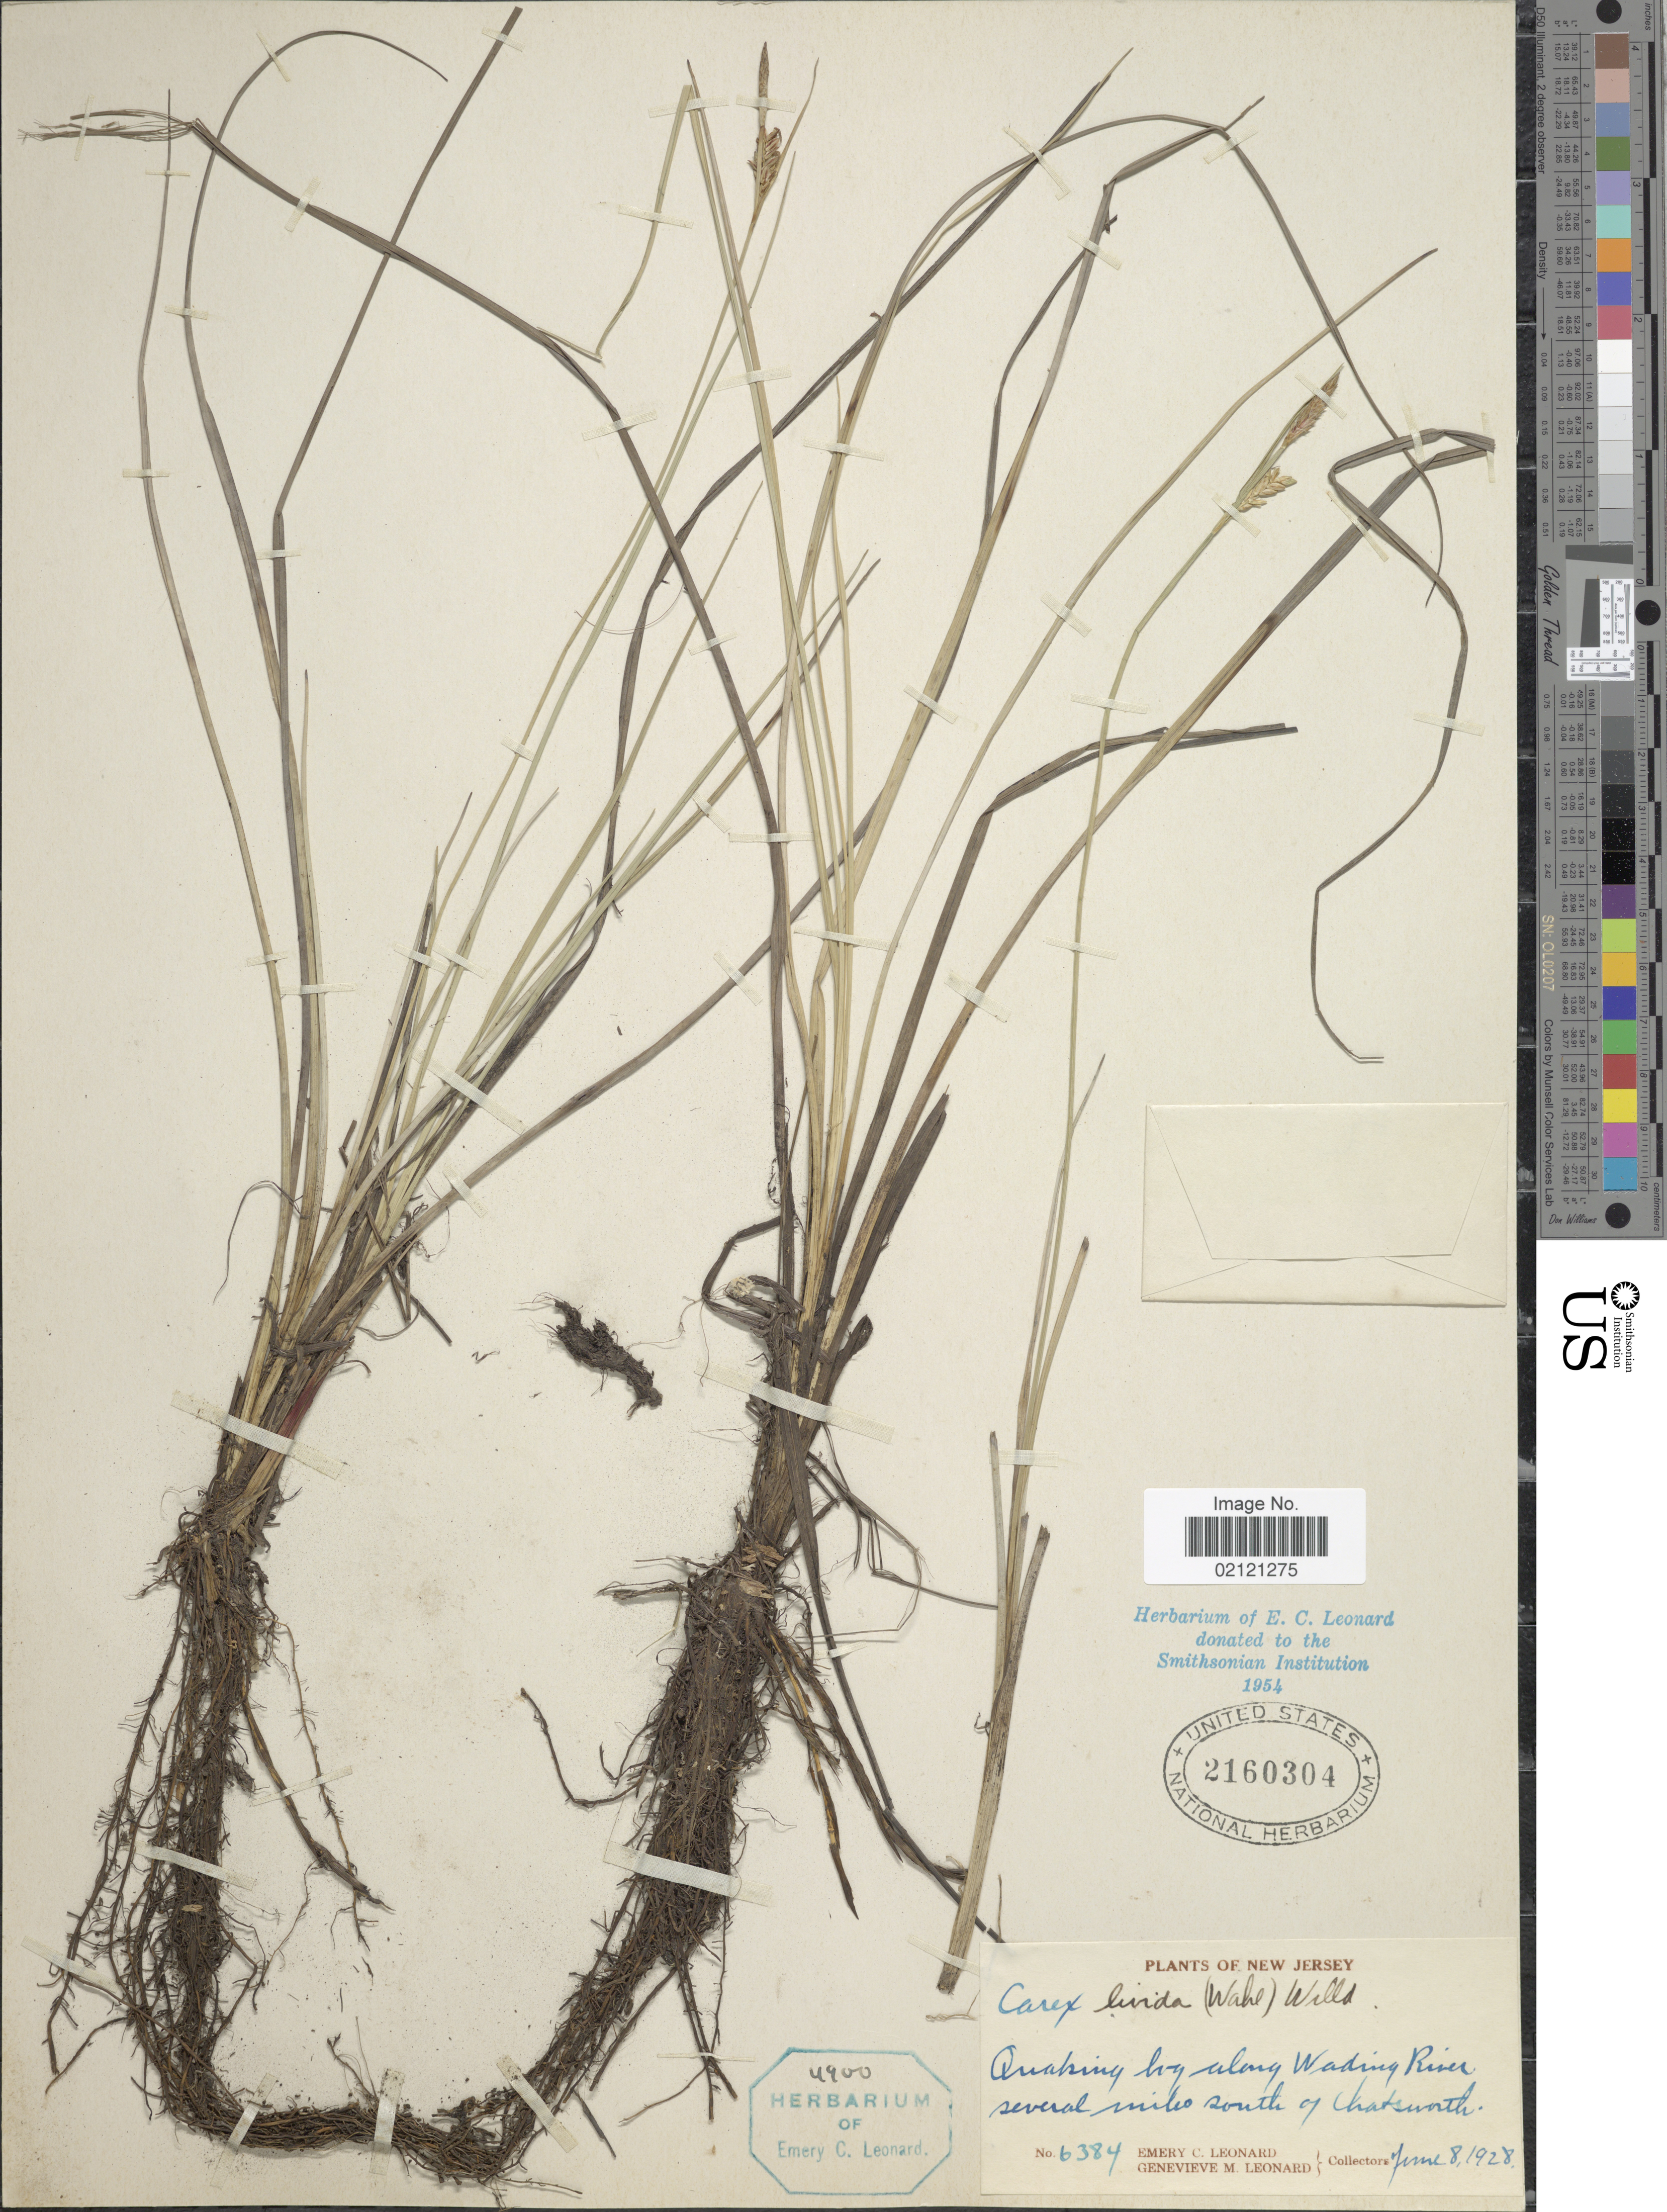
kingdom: Plantae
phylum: Tracheophyta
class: Liliopsida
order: Poales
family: Cyperaceae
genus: Carex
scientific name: Carex livida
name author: (Wahlenb.) Willd.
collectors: E. C. Leonard & G. M. Leonard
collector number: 6384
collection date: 1928-06-08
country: United States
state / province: New Jersey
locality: Quaking bog along Wading River several miles south of Chatsworth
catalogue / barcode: US 2160304